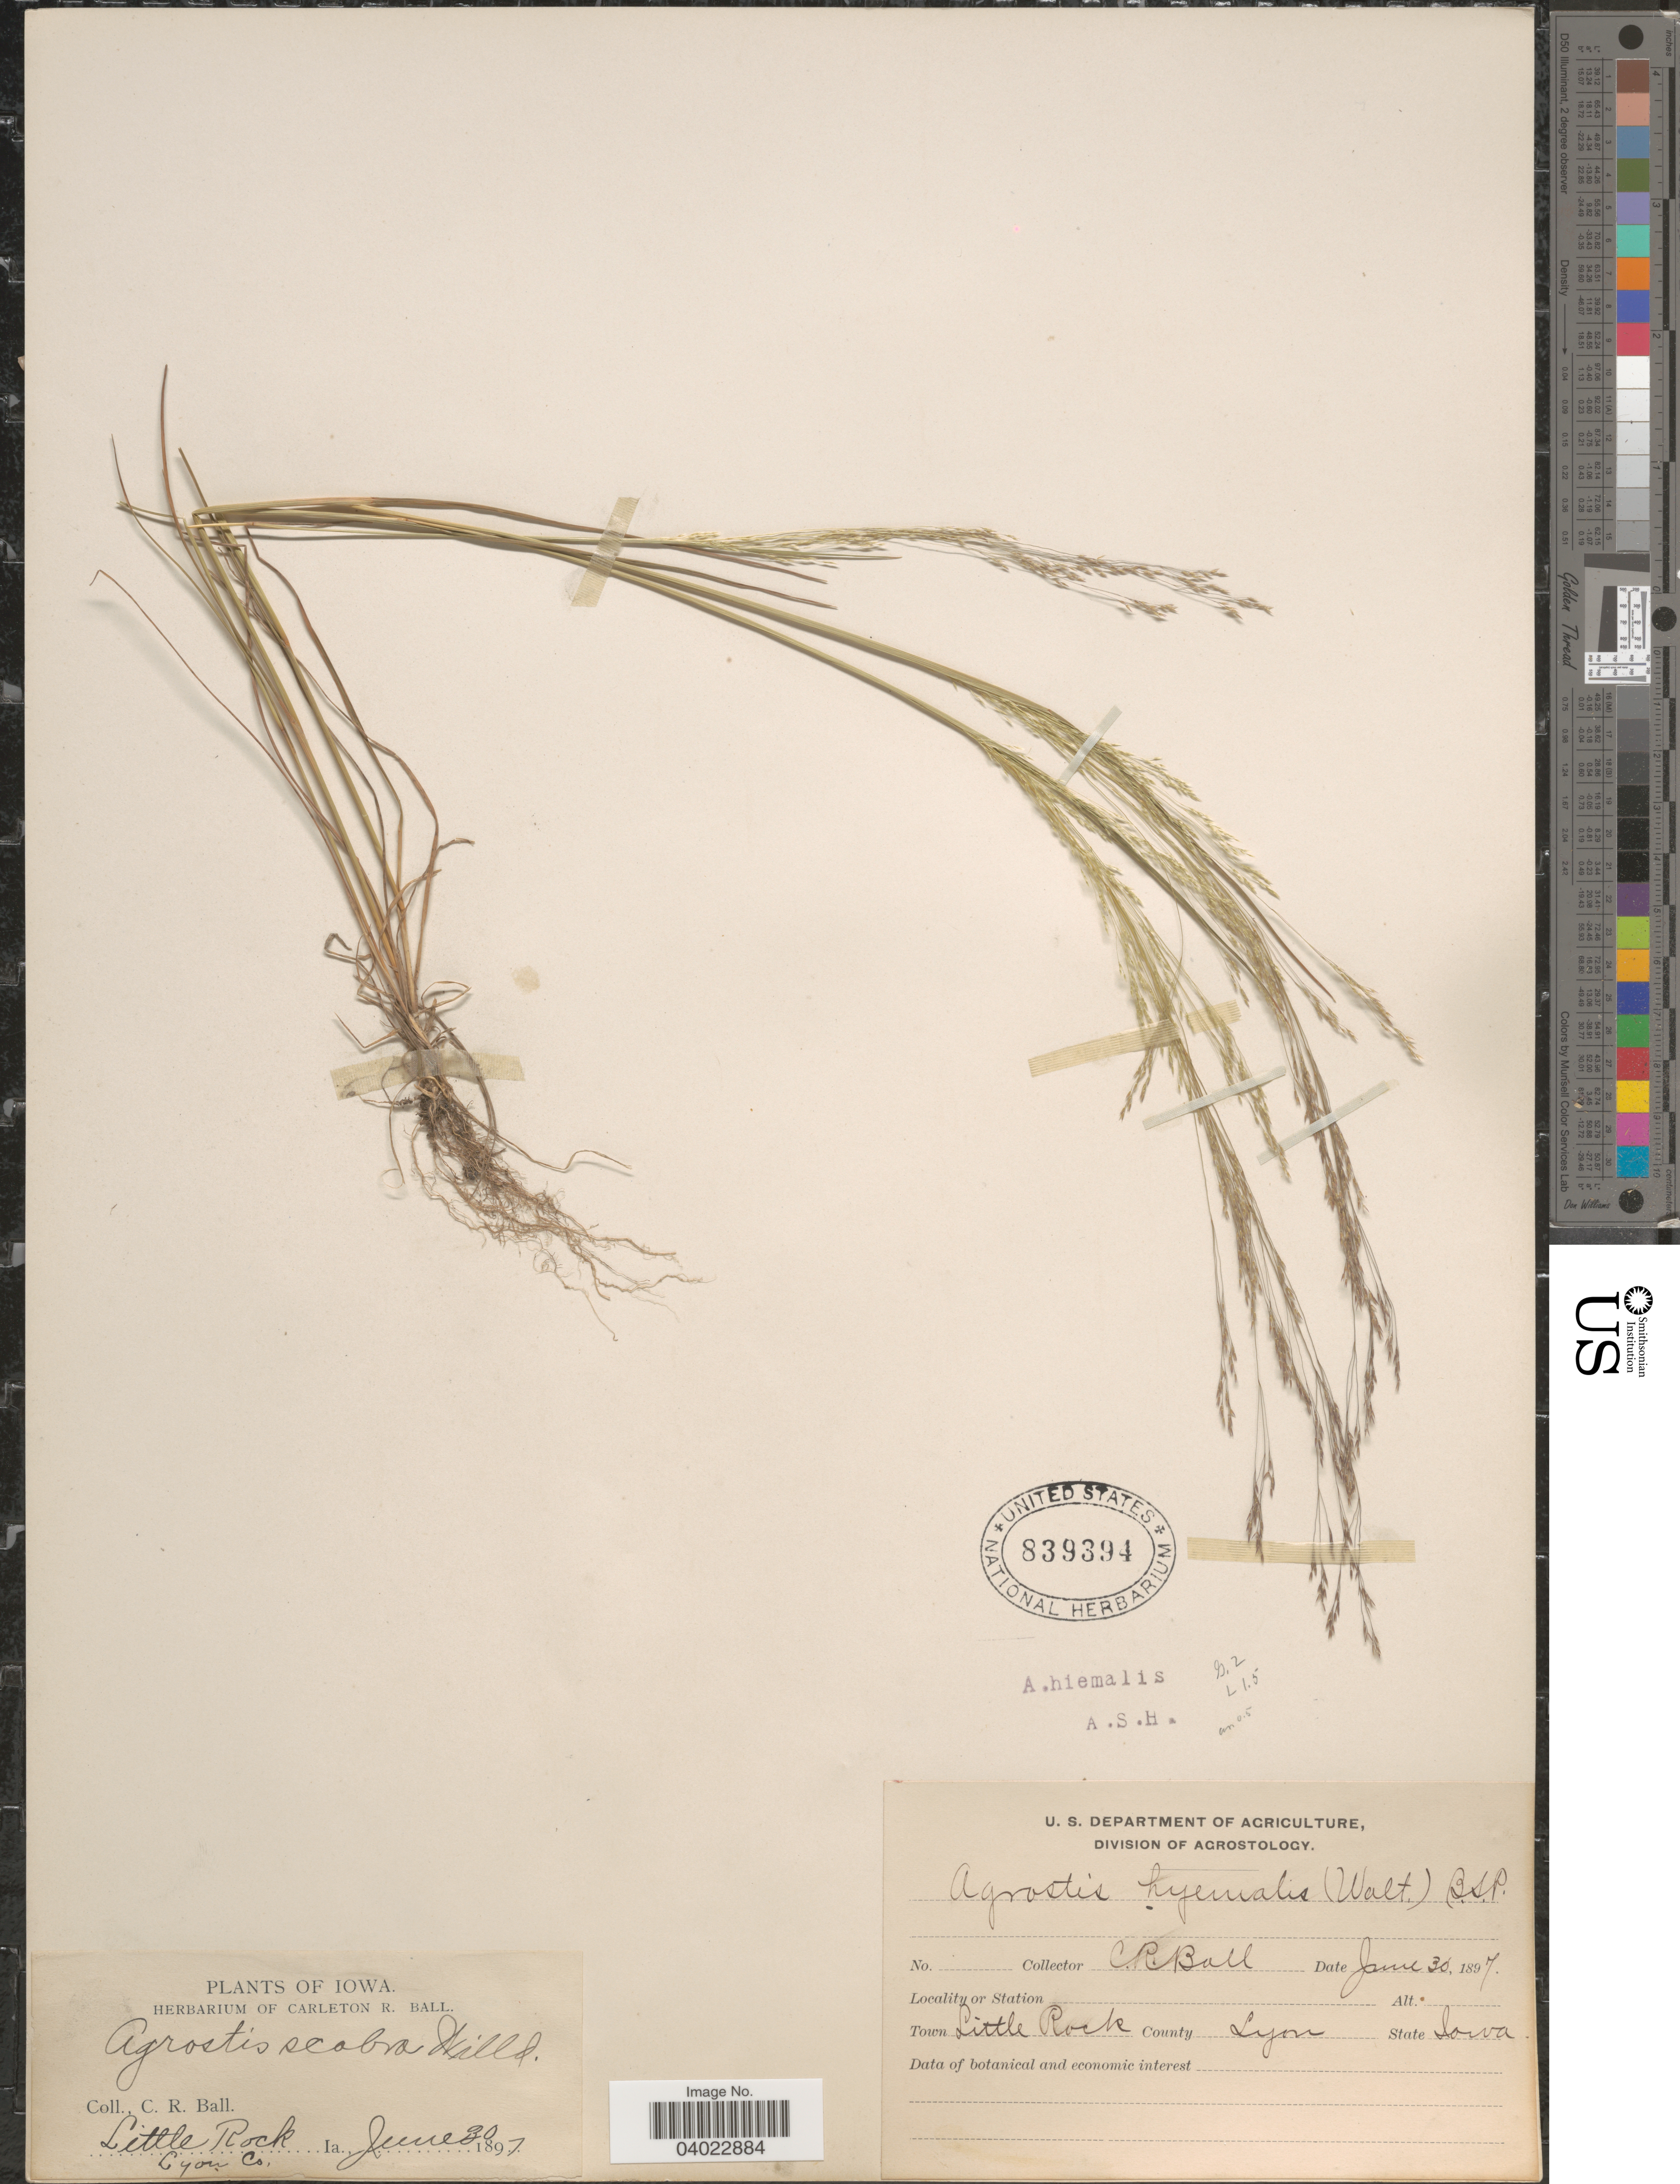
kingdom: Plantae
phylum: Tracheophyta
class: Liliopsida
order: Poales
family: Poaceae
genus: Agrostis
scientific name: Agrostis scabra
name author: Willd.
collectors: C. R. Ball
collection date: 1897-06-30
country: United States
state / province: Iowa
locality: Town Little Rock. County Lyon.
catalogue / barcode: US 839394